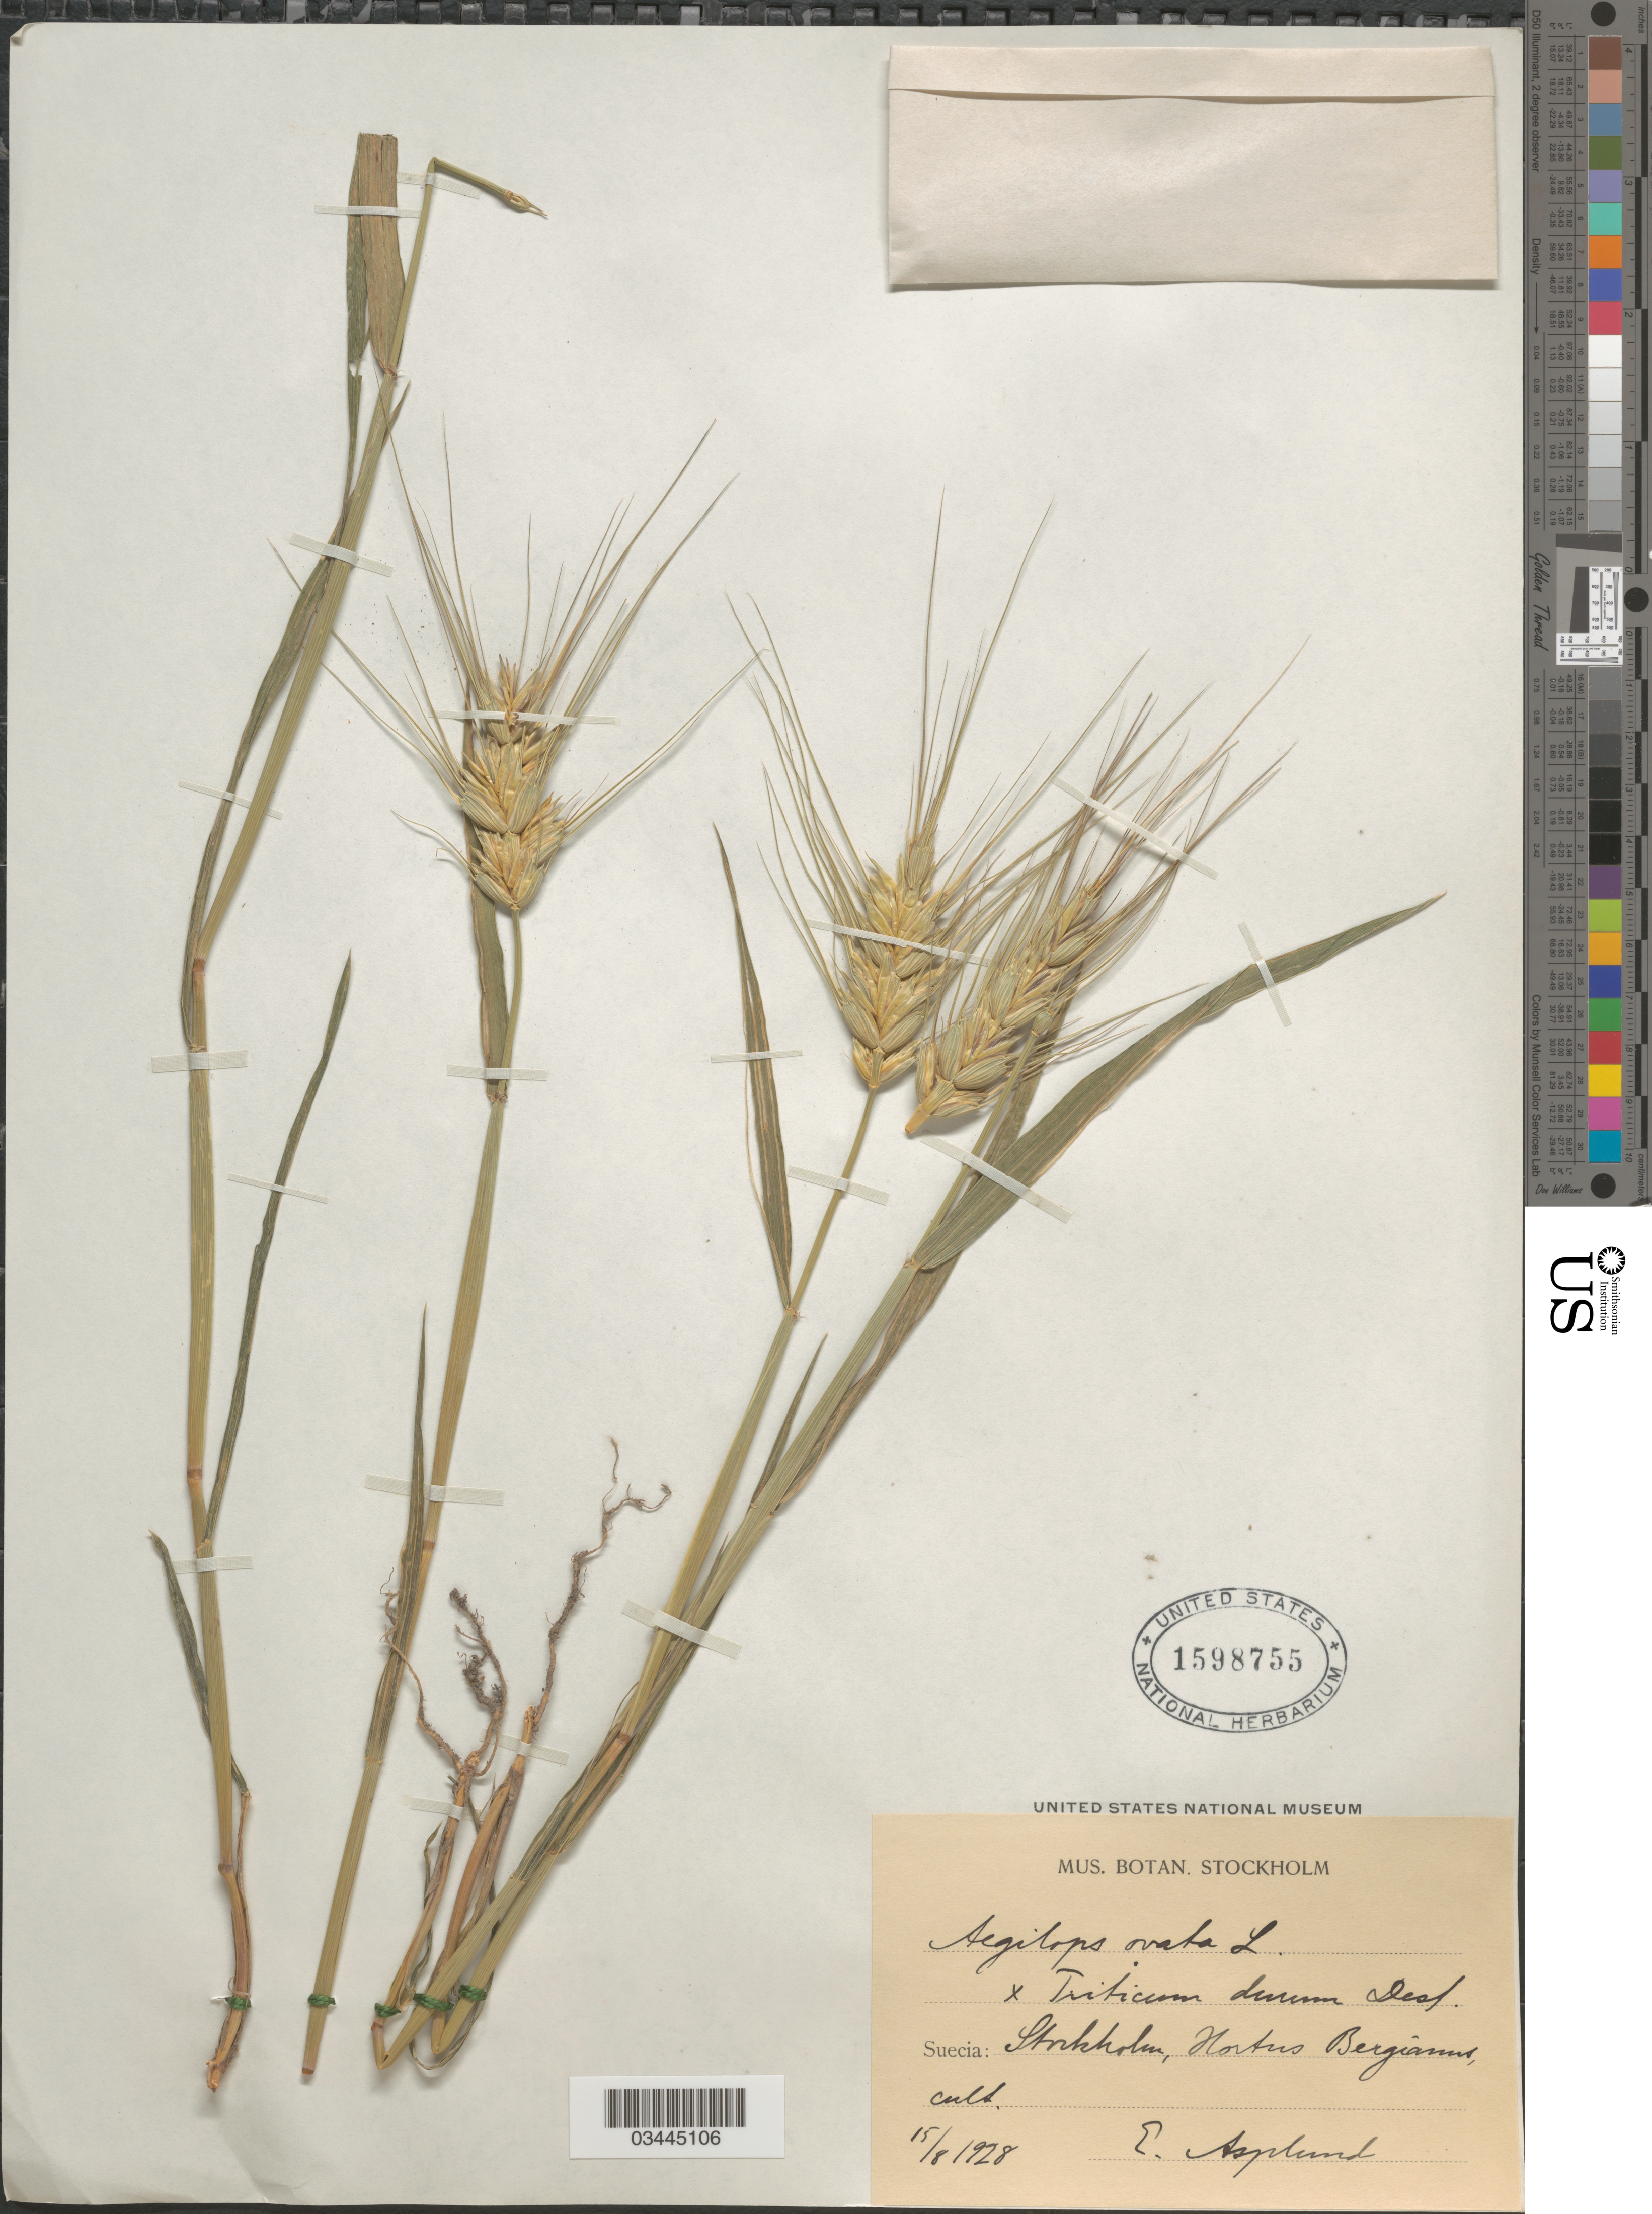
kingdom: Plantae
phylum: Tracheophyta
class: Liliopsida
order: Poales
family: Poaceae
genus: Aegilops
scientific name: Aegilops neglecta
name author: Req. ex Bertol.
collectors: E. Asplund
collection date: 1928-08-15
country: Sweden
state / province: Stockholm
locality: Suecia: Stockholm, Hortus Bergianus.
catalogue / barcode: US 1598755